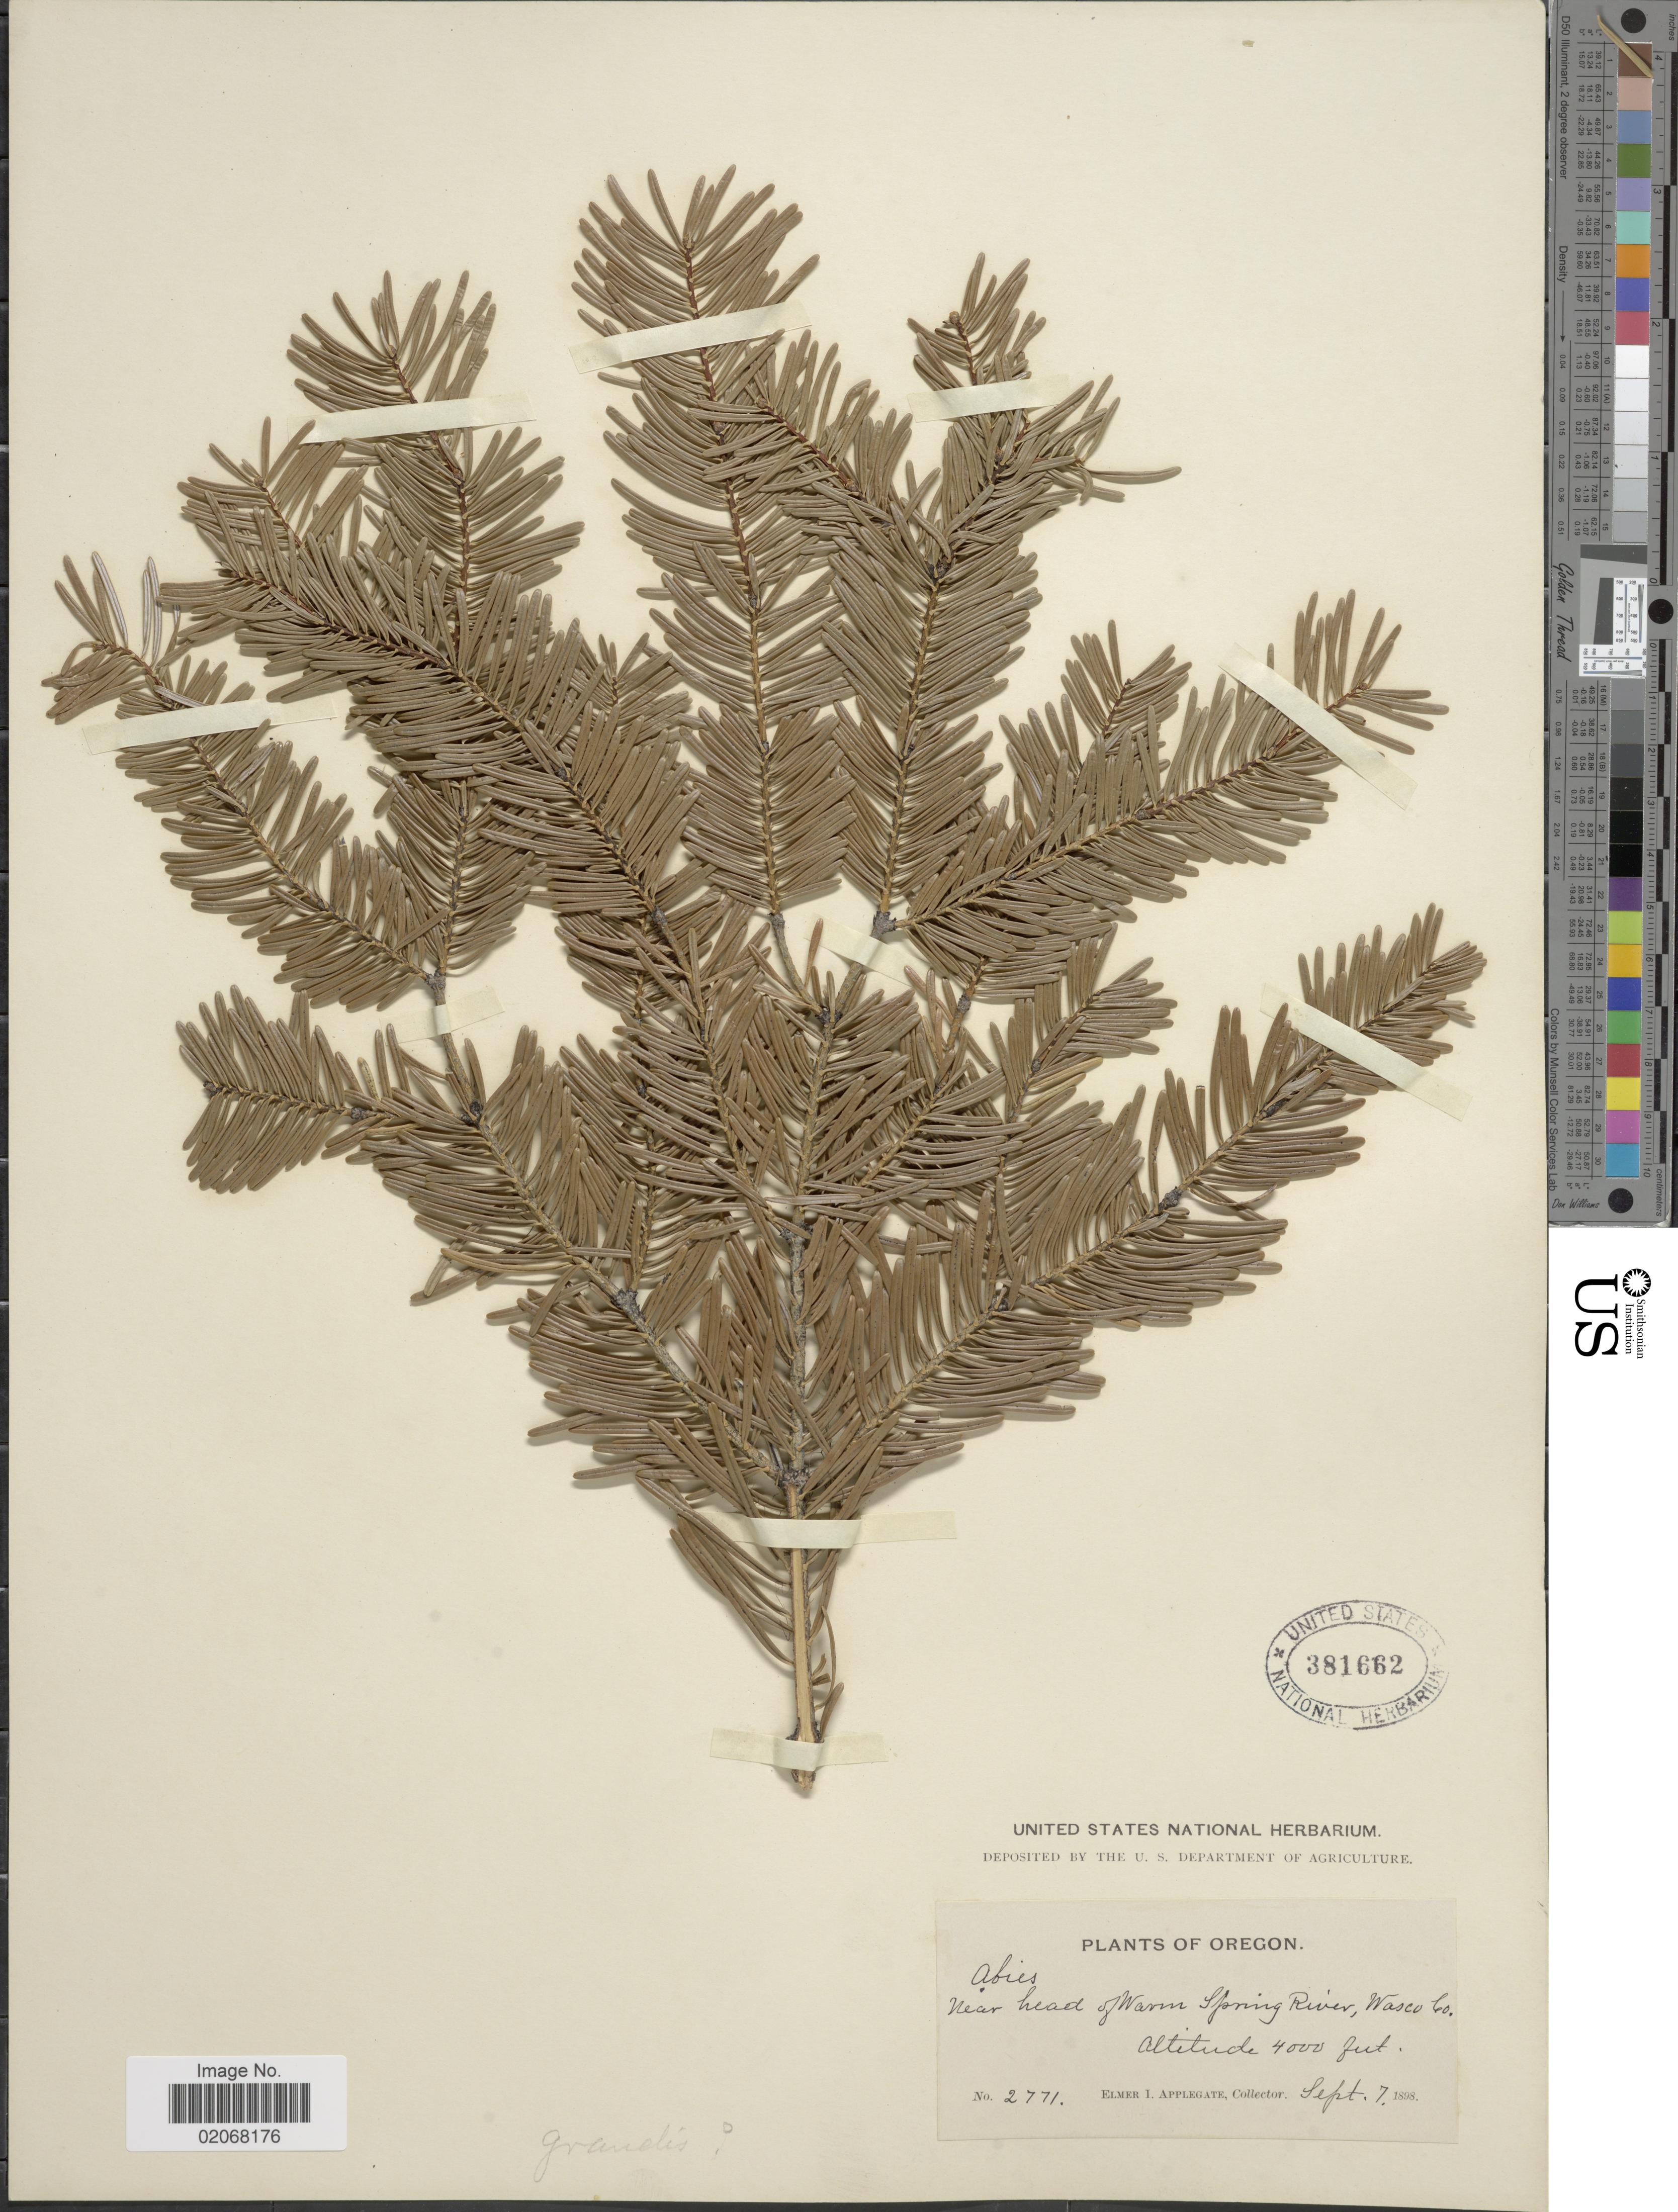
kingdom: Plantae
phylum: Tracheophyta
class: Pinopsida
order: Pinales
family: Pinaceae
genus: Abies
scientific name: Abies grandis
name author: (Douglas ex D. Don) Lindl.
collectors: E. I. Applegate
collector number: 2771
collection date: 1898-09-07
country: United States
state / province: Oregon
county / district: Wasco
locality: Near head of Warm Spring River, Wasco Co.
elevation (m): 1219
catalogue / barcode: US 381662